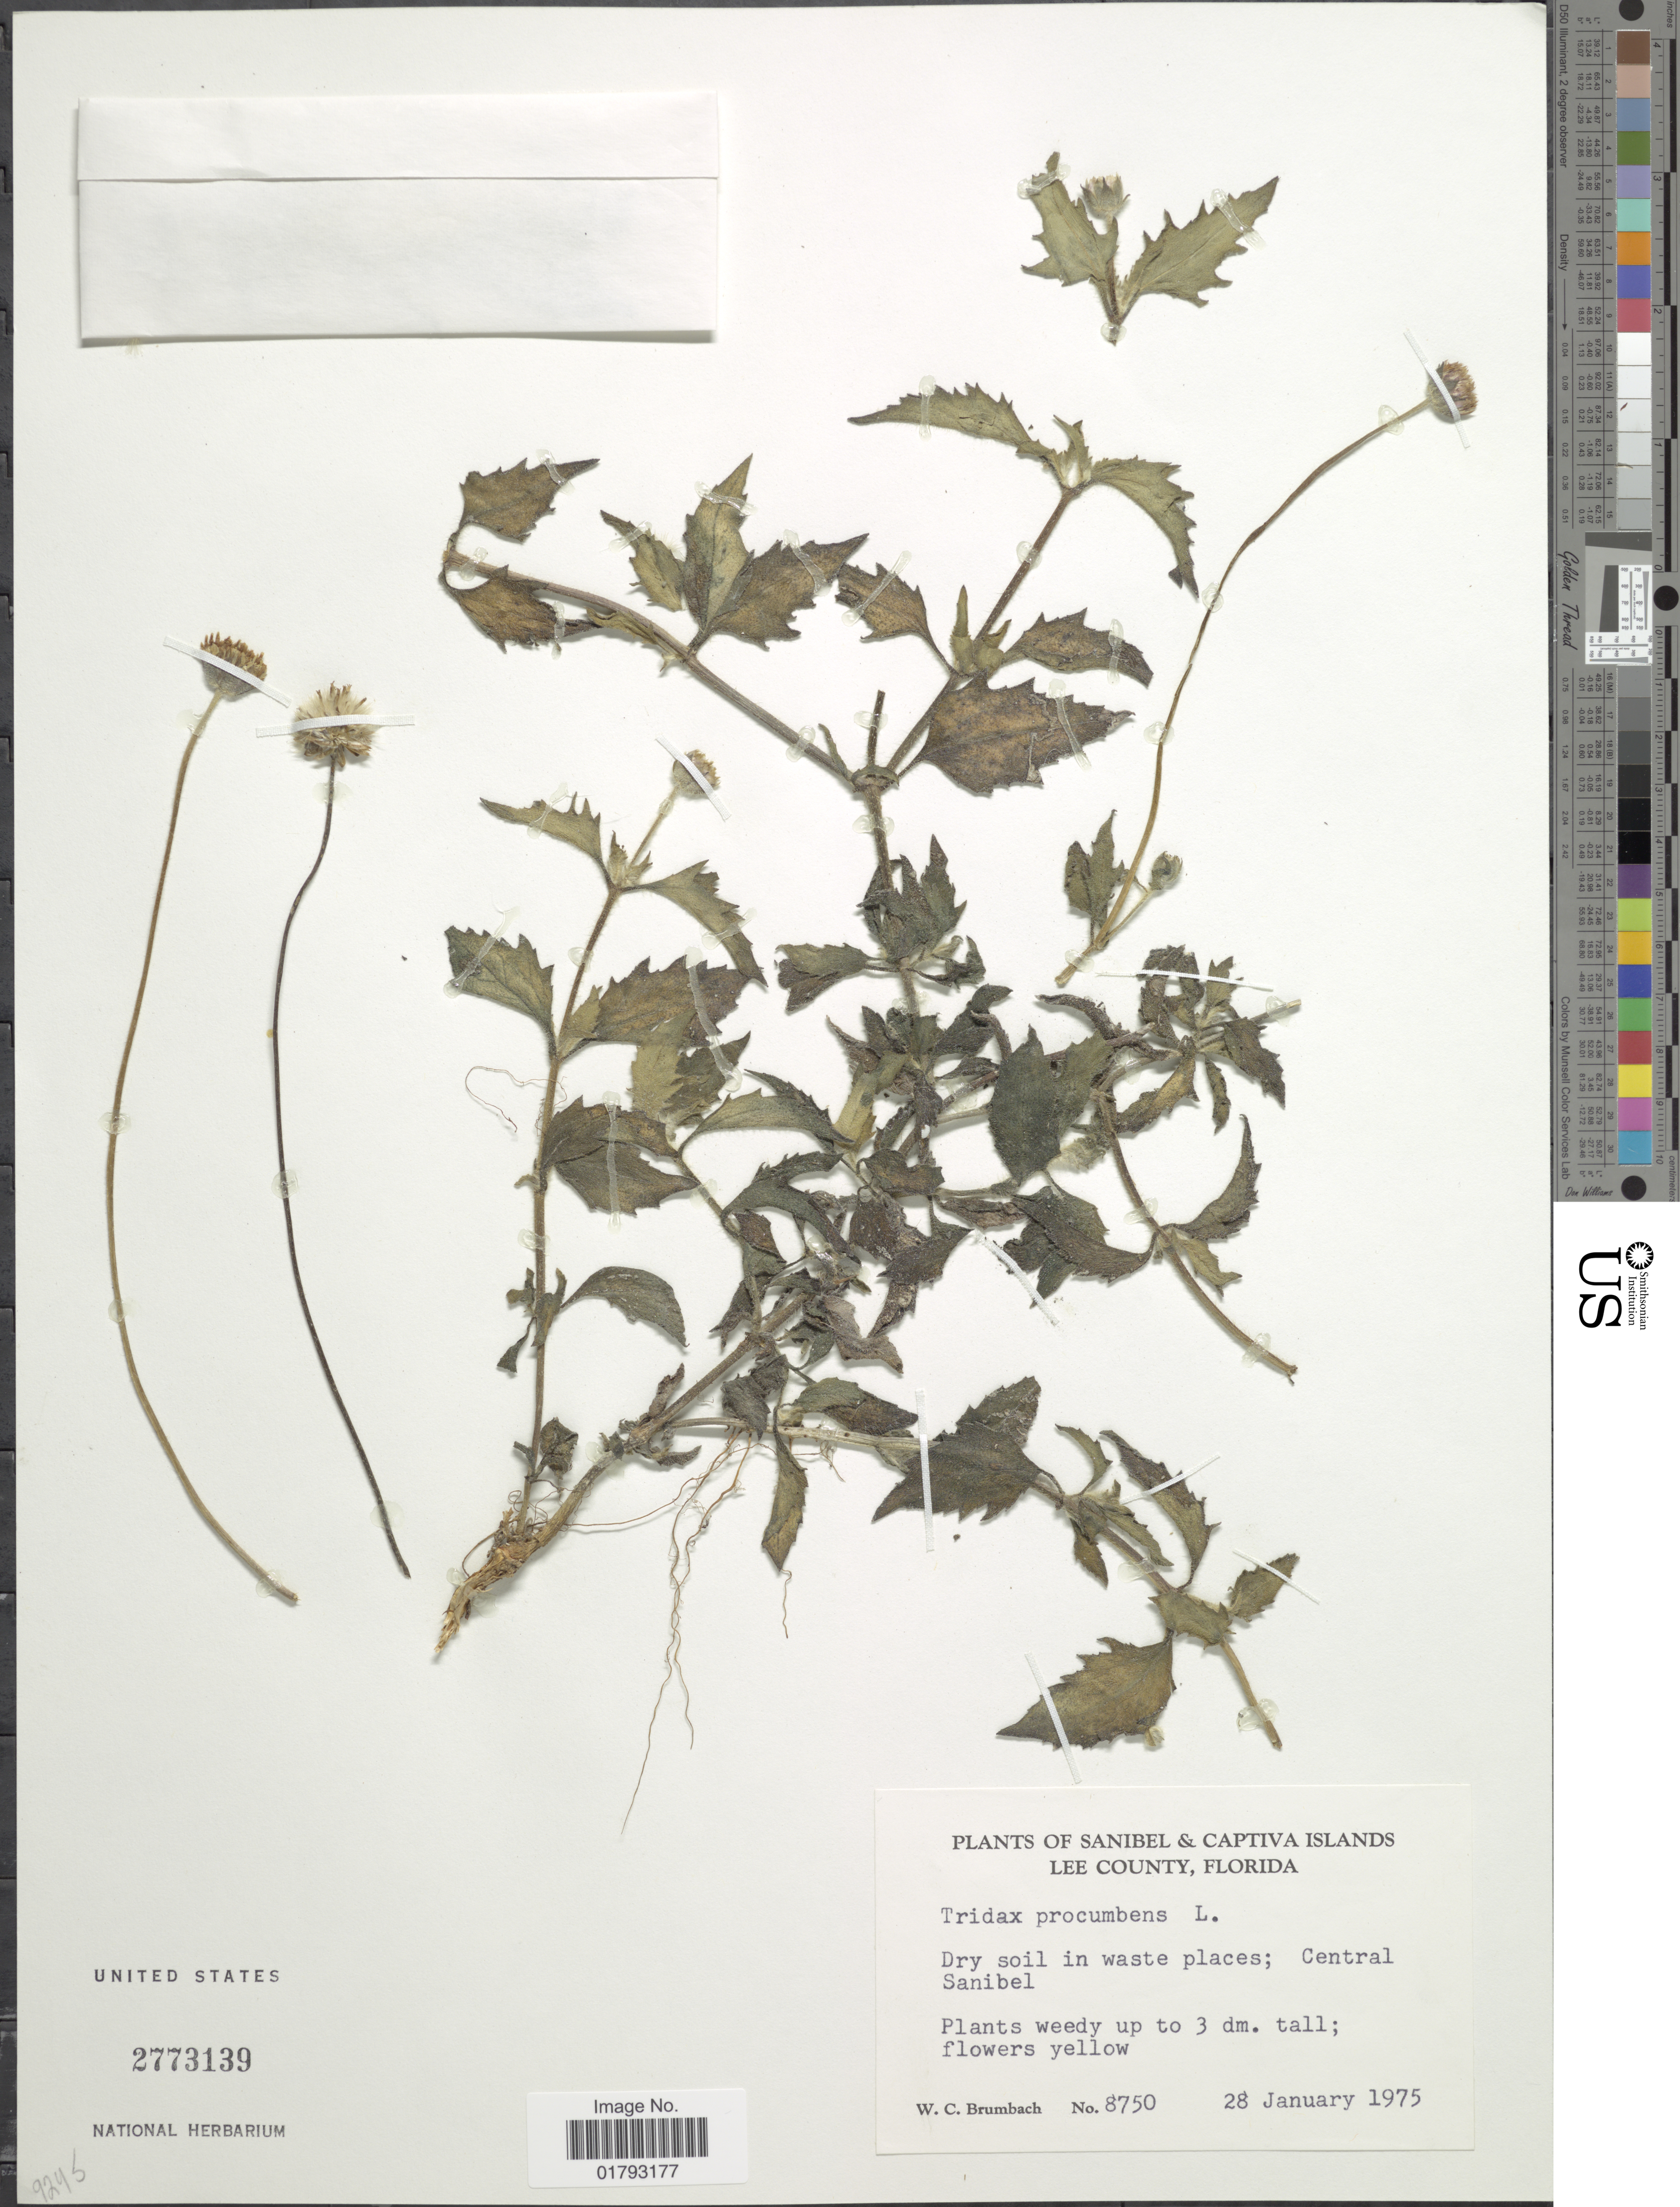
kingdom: Plantae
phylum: Tracheophyta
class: Magnoliopsida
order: Asterales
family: Asteraceae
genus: Tridax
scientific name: Tridax procumbens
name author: L.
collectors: W. C. Brumbach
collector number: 8750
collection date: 1975-01-28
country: United States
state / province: Florida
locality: Sanibel & Captiva Islands, Lee County, Florida., Central Sanibel.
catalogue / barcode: US 2773139